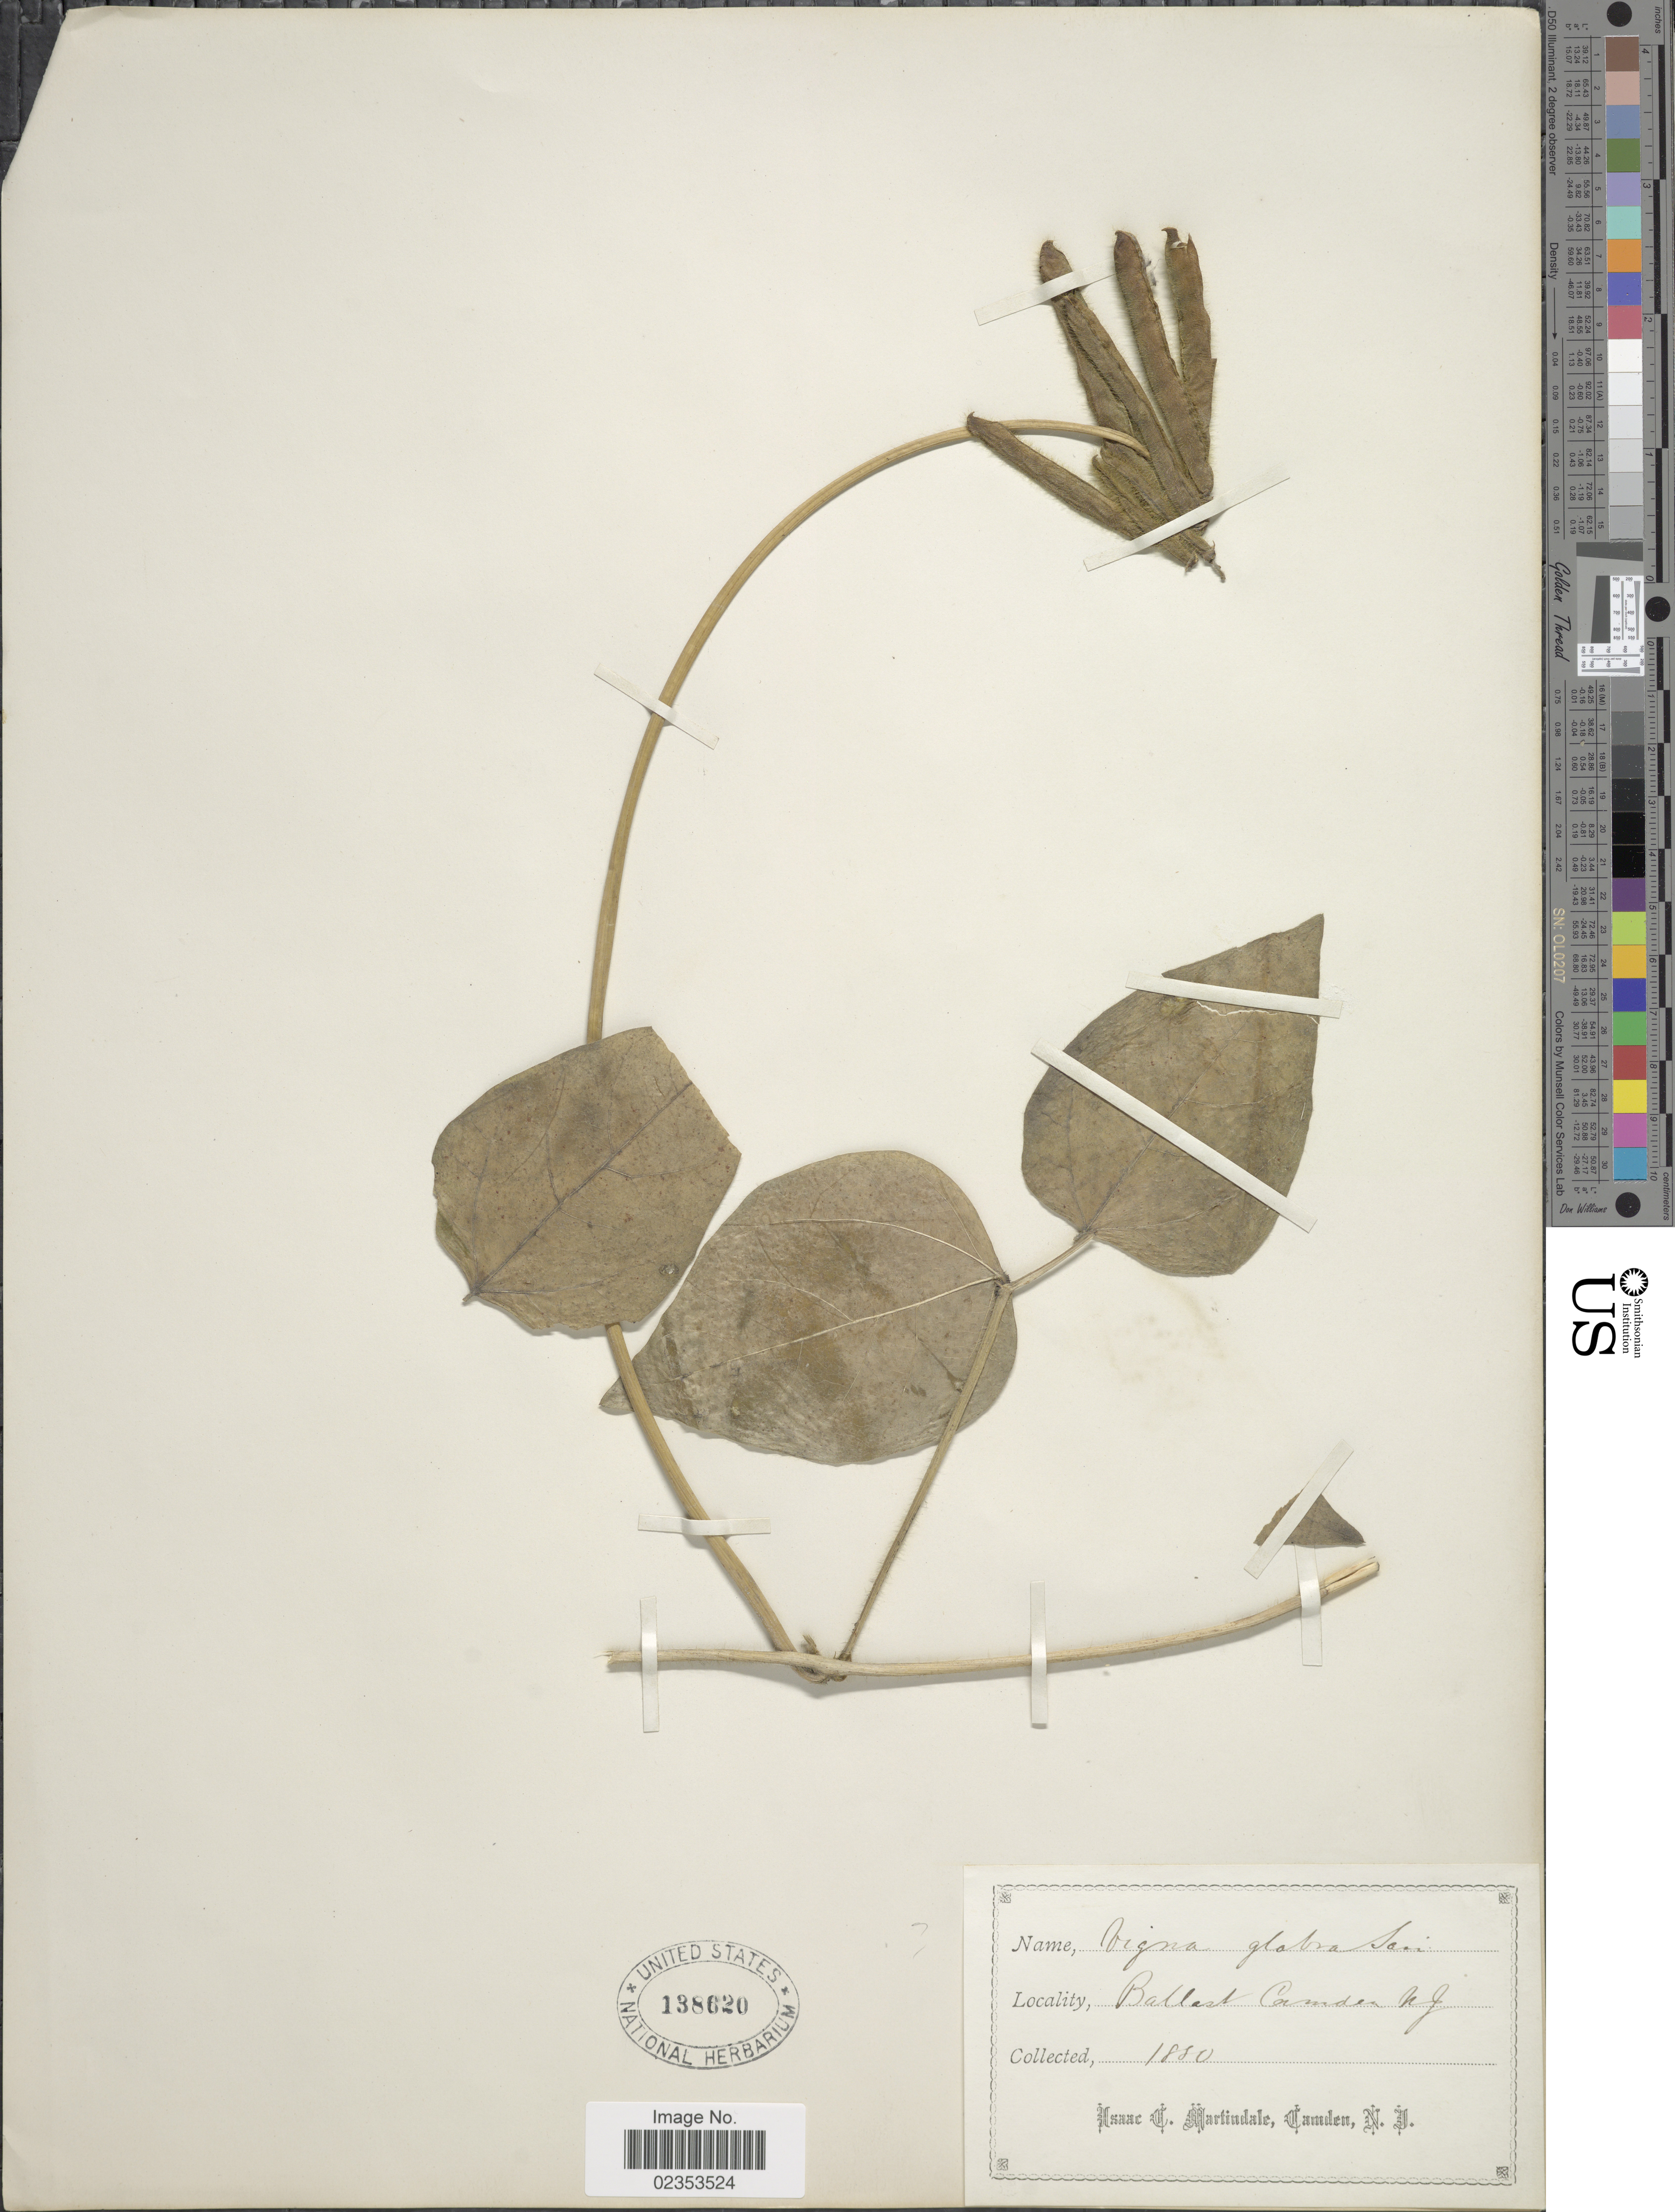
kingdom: Plantae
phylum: Tracheophyta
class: Magnoliopsida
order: Fabales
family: Fabaceae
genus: Vigna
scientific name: Vigna luteola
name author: (Jacq.) Benth.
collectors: I. C. Martindale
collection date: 1880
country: United States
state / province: New Jersey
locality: Ballast Camden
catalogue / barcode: US 138620